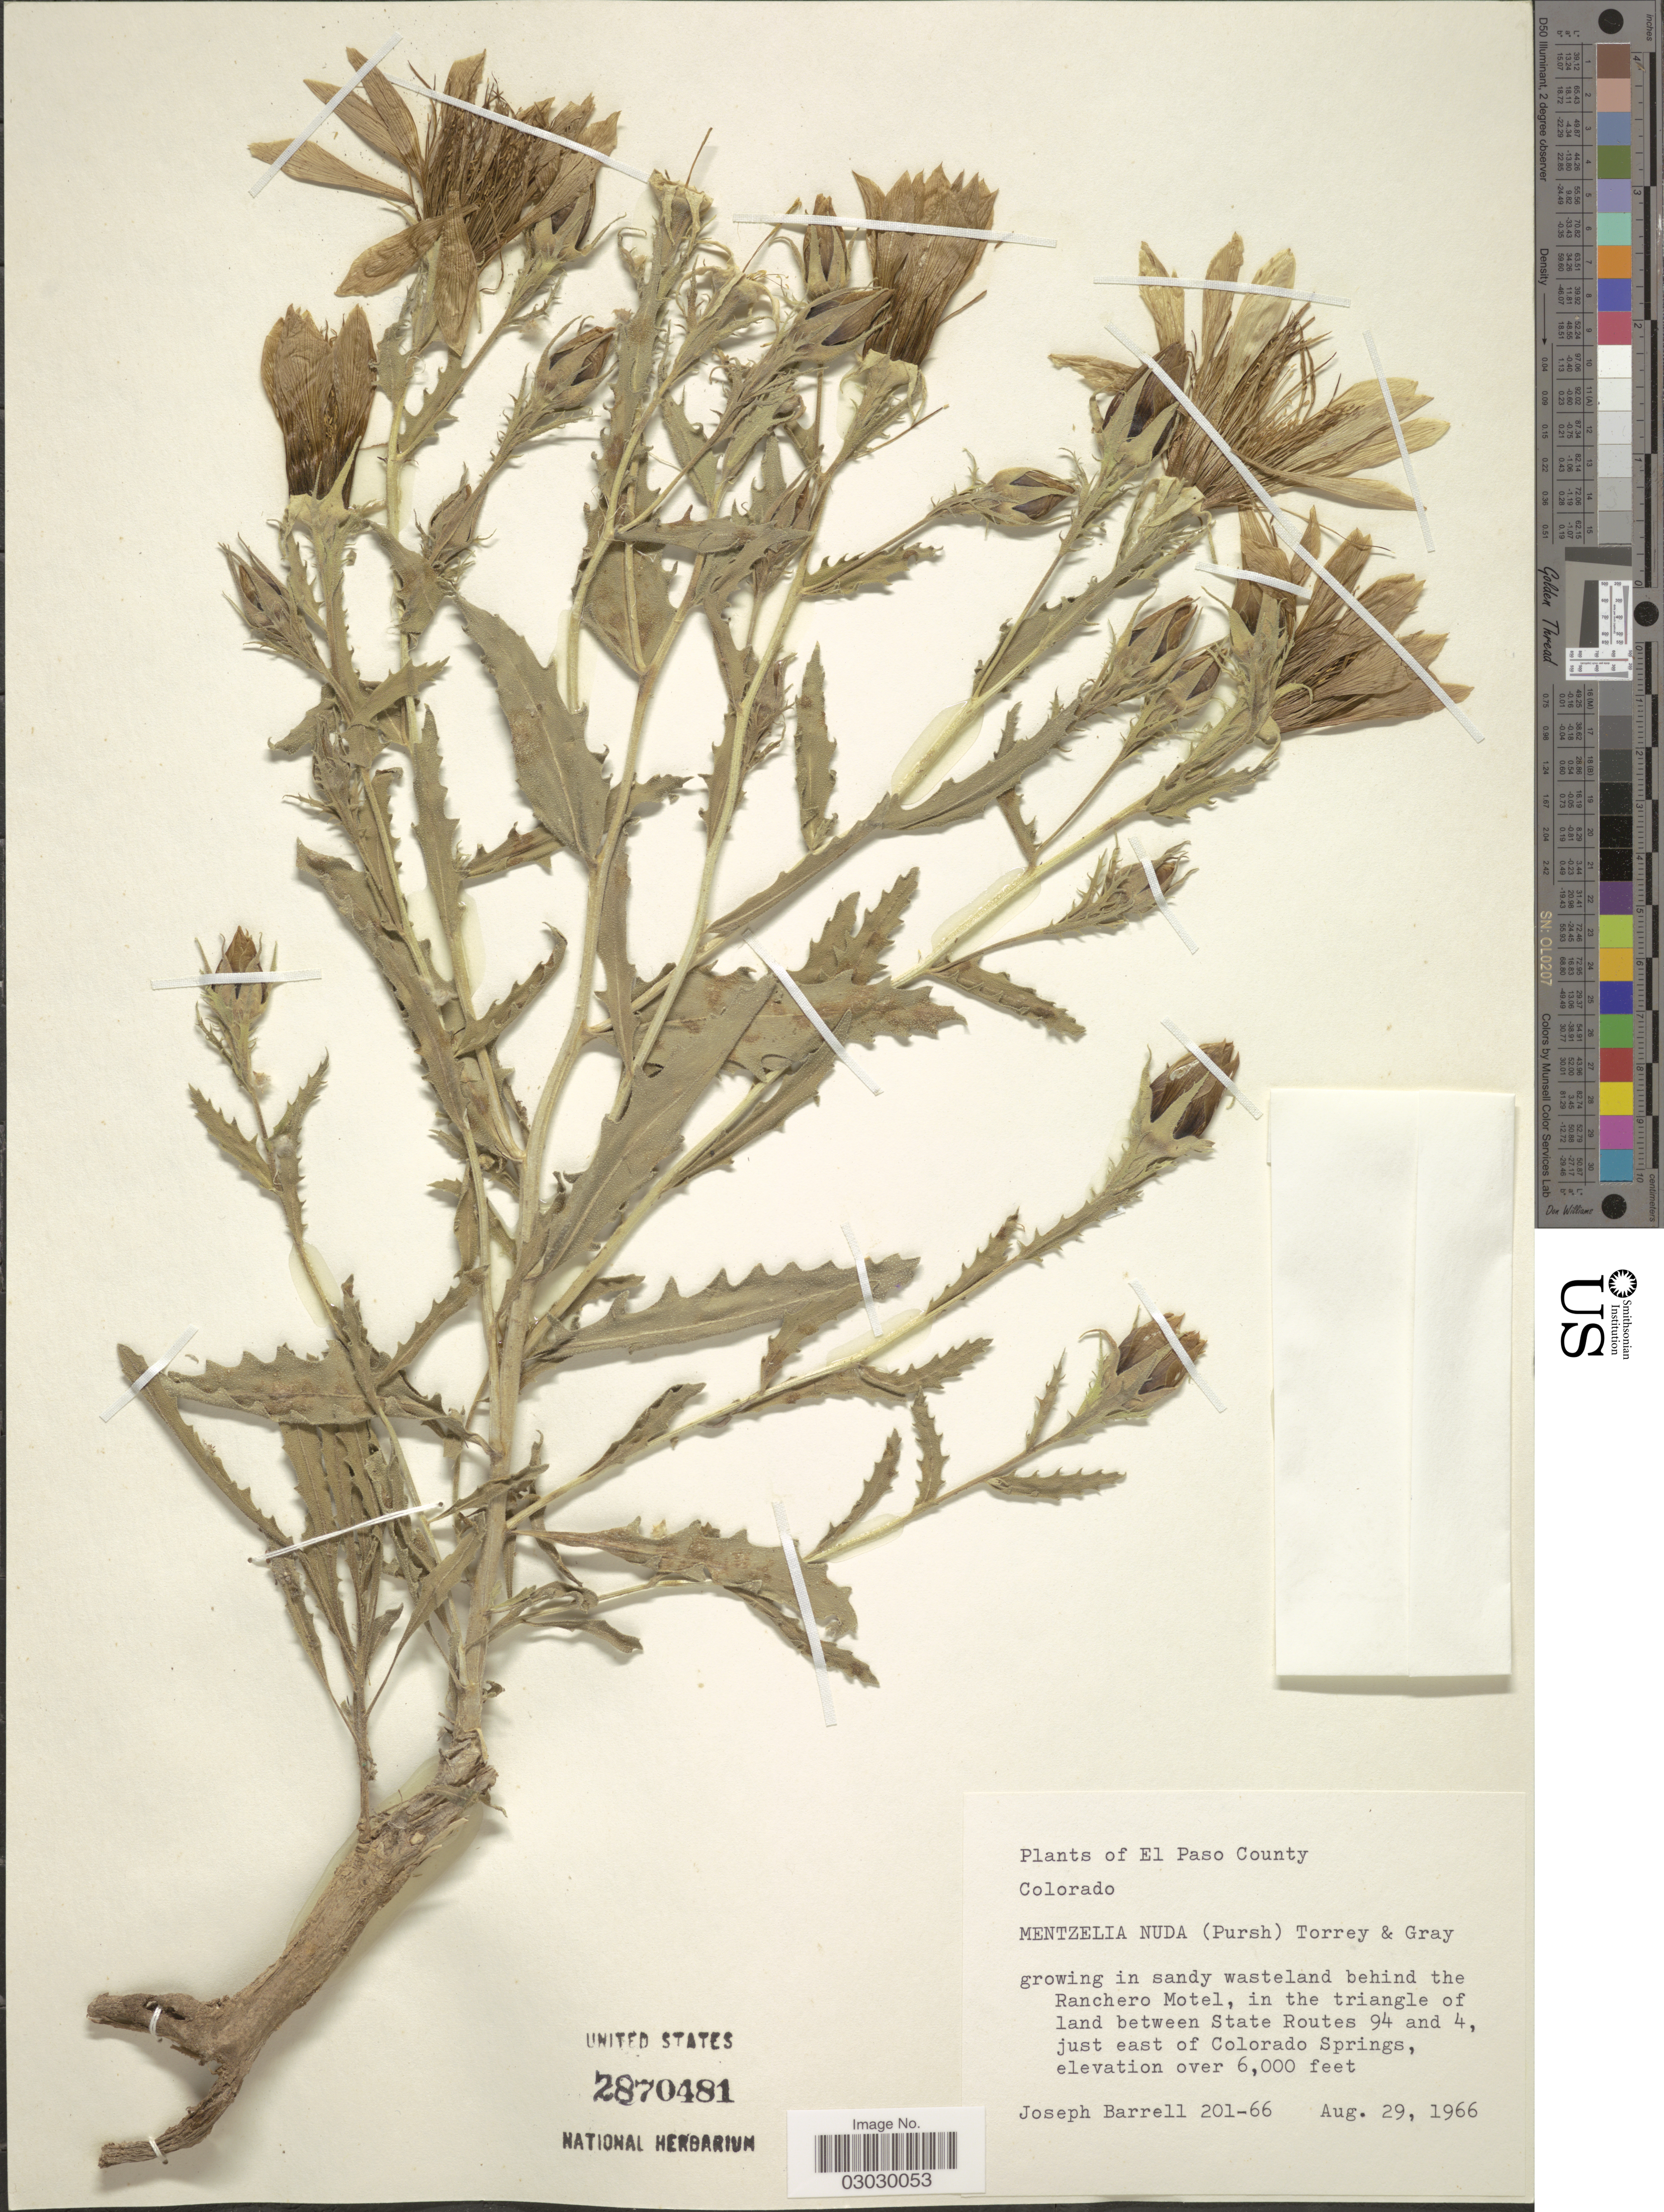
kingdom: Plantae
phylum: Tracheophyta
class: Magnoliopsida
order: Cornales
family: Loasaceae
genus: Mentzelia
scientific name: Mentzelia nuda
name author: (Pursh) Torr. & A. Gray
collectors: J. Barrell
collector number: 201-66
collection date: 1966-08-29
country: United States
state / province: Colorado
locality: El Paso County. Growing in sandy wasteland behind the Ranchero Motel, in the triangle of land between State Routes 94 and 4, just east of Colorado Springs.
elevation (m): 1829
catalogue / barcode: US 2870481